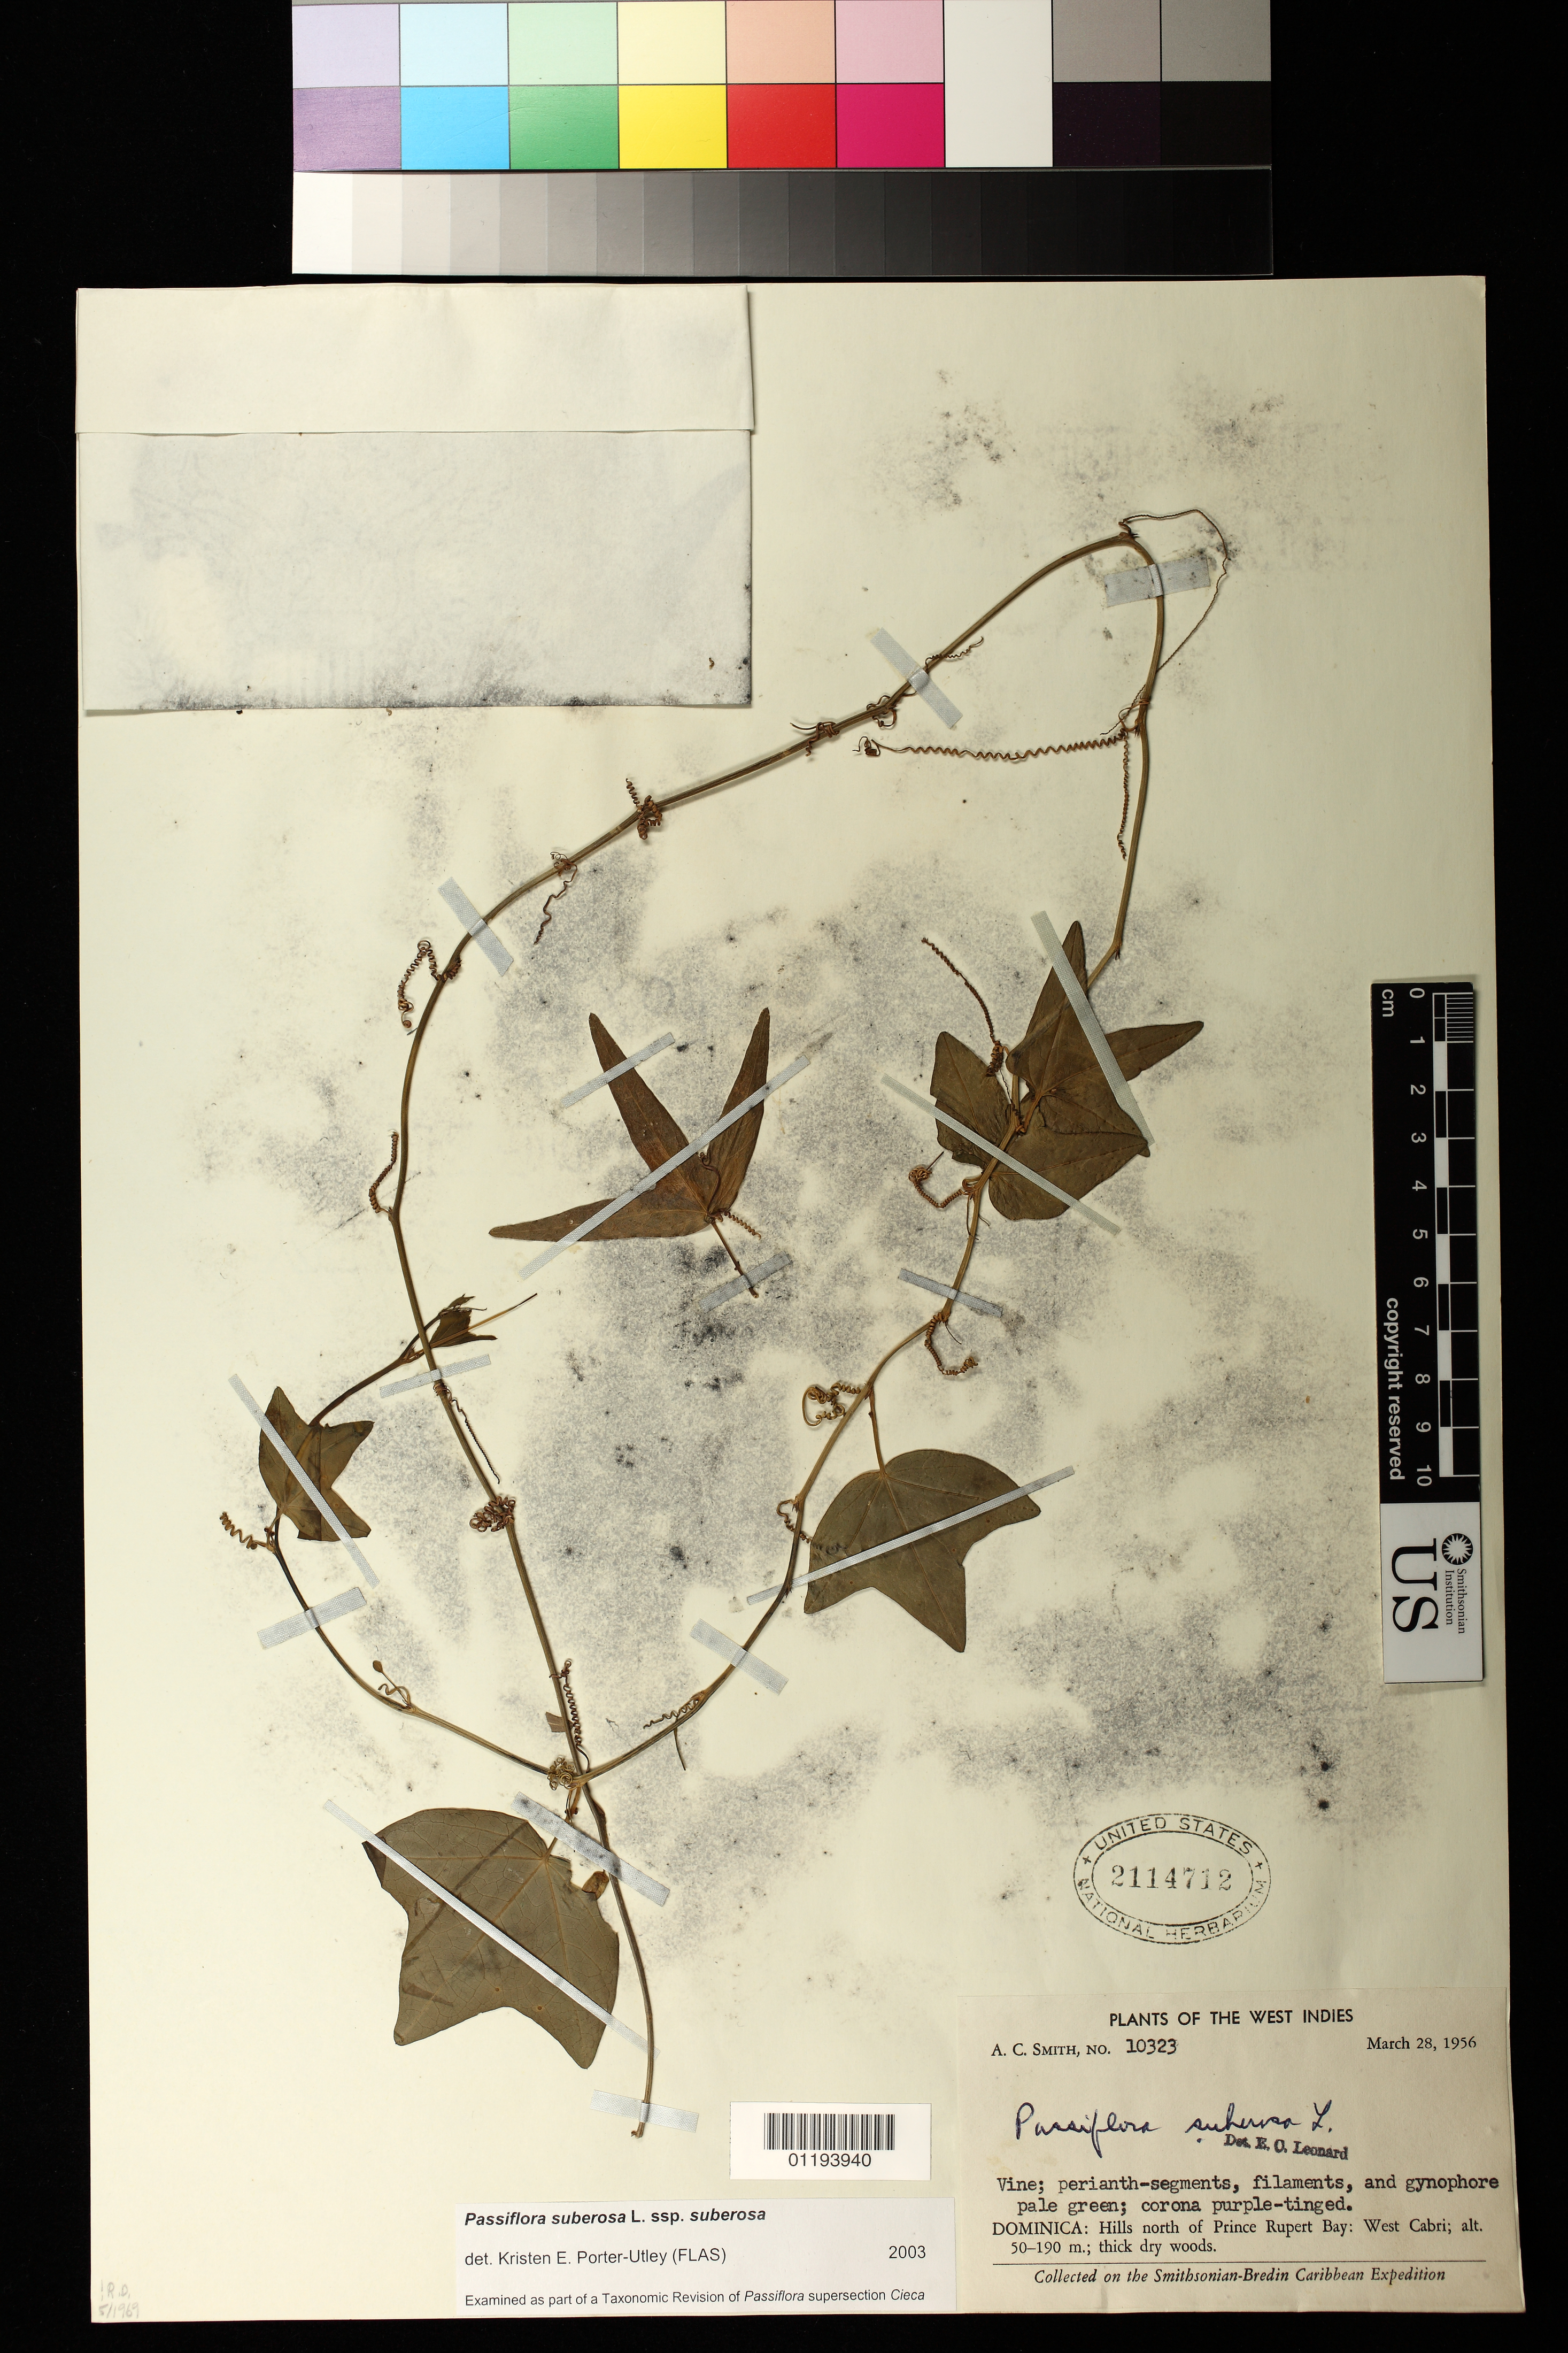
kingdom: Plantae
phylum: Tracheophyta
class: Magnoliopsida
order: Malpighiales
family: Passifloraceae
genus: Passiflora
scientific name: Passiflora suberosa subsp. suberosa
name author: L.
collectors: A. C. Smith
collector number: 10323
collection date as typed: Mar 28 1956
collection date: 1956-03-28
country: Dominica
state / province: St. John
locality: Dominica: Hills north of Prince Rupert Bay: West Cabri; thick dry woods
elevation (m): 50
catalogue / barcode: US 2114712